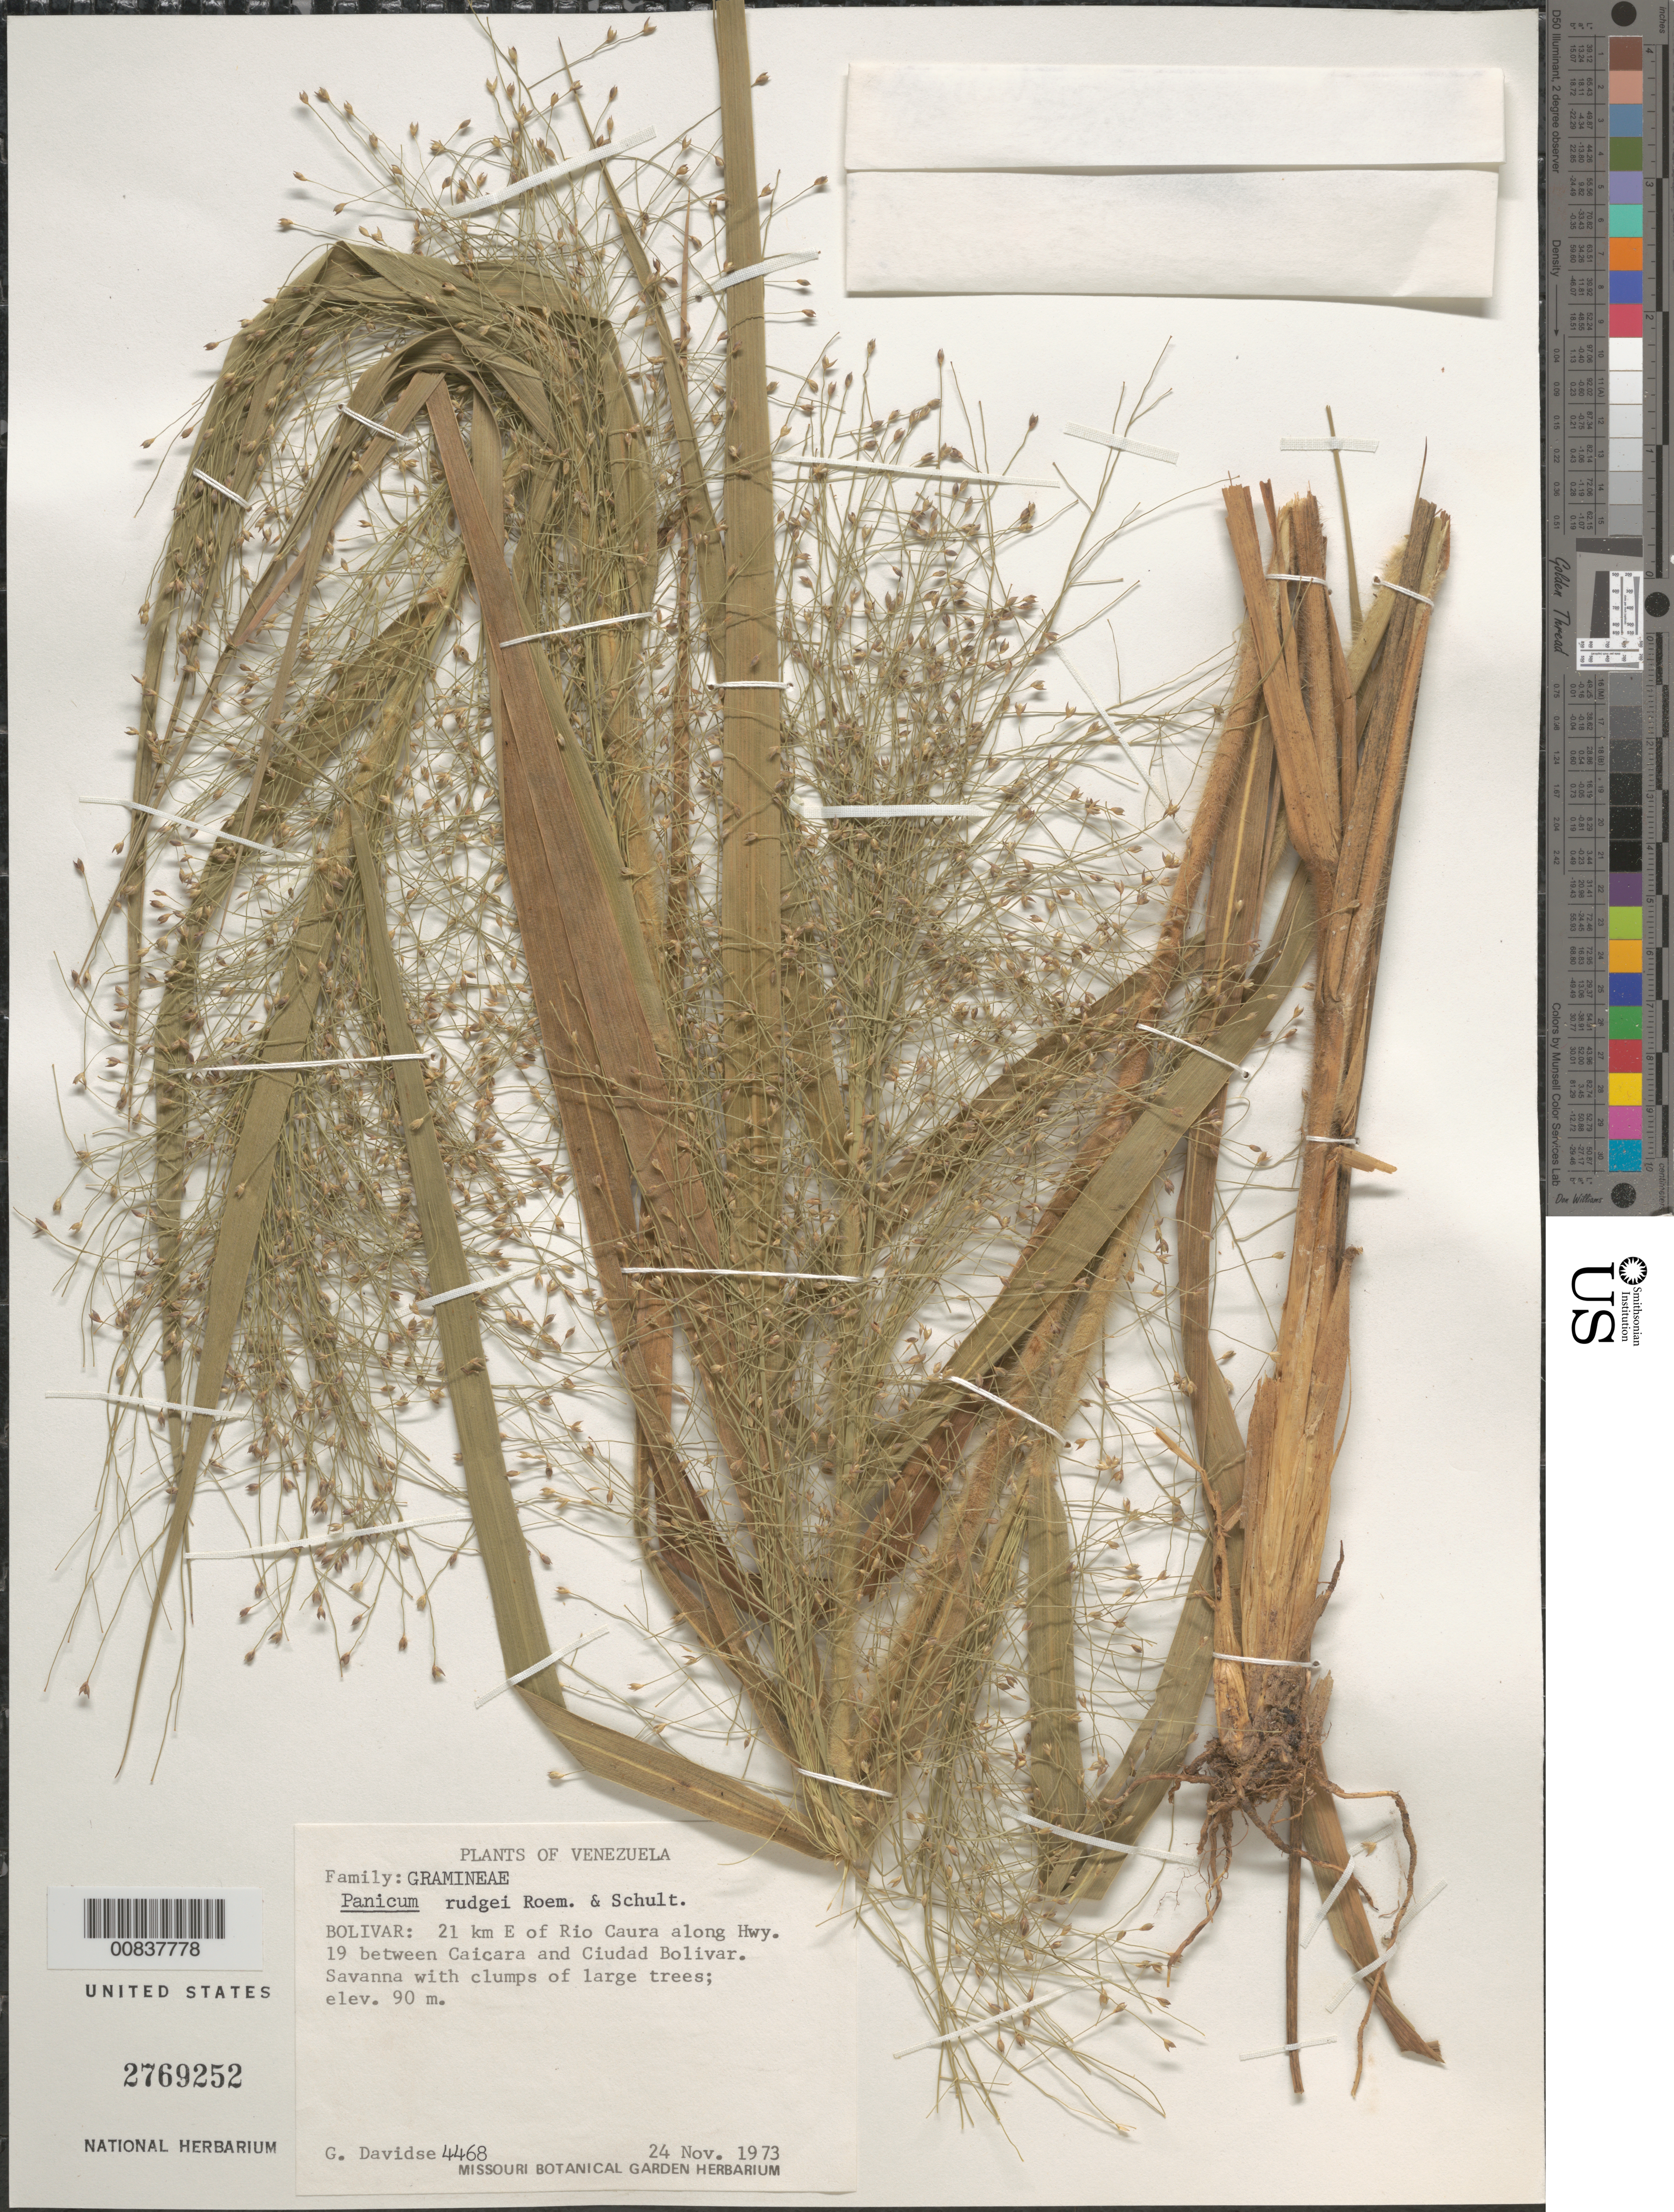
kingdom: Plantae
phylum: Tracheophyta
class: Liliopsida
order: Poales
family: Poaceae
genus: Panicum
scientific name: Panicum rudgei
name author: Roem. & Schult.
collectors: G. Davidse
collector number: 4468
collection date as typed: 24-Nov-73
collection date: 1973-11-24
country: Venezuela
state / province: Bolívar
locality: Caicara to Ciudad Bolívar, 21 km E of Río Caura along Hwy 19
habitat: Savanna with clumps of large trees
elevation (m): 90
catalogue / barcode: US 2769252